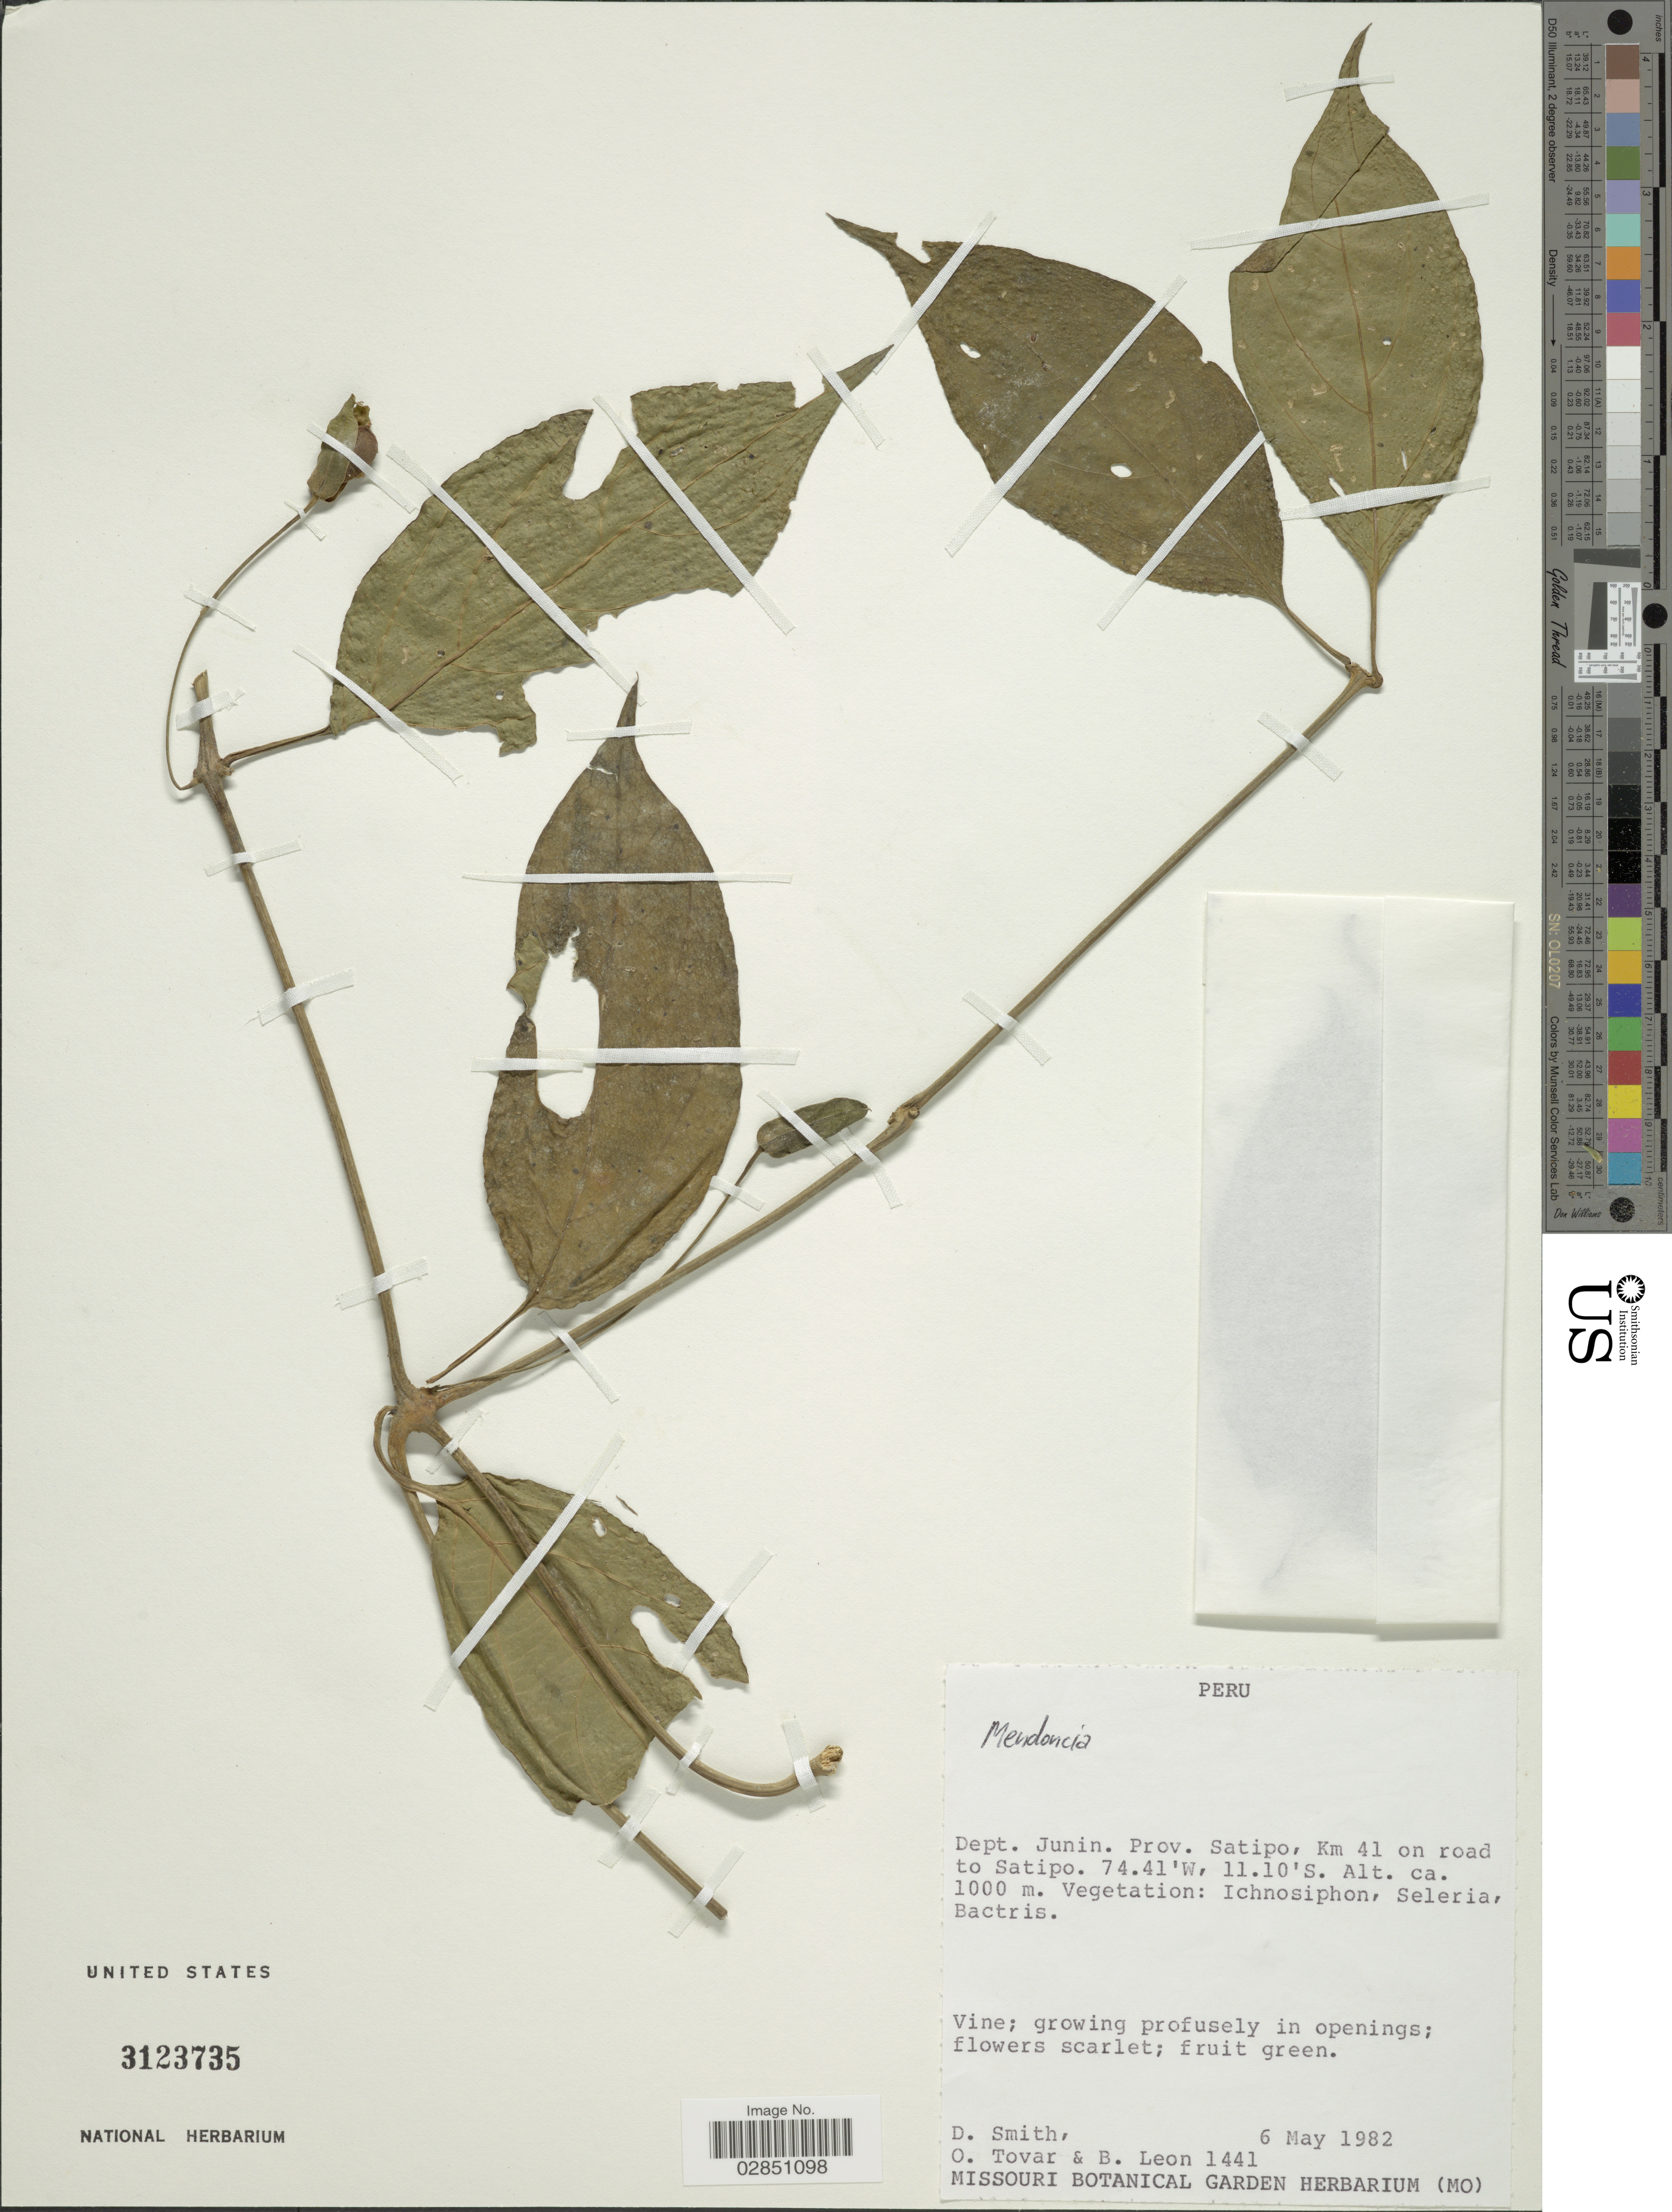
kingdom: Plantae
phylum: Tracheophyta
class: Magnoliopsida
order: Lamiales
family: Acanthaceae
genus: Mendoncia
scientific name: Mendoncia hoffmannseggiana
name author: Nees in DC.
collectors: D. Smith, Ó. Tovar & B. León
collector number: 1441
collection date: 1982-05-06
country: Peru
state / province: Junín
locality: Dept. Junin, Prov. Satipo, Km 41 on road to Satipo.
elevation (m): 1000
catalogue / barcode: US 3123735